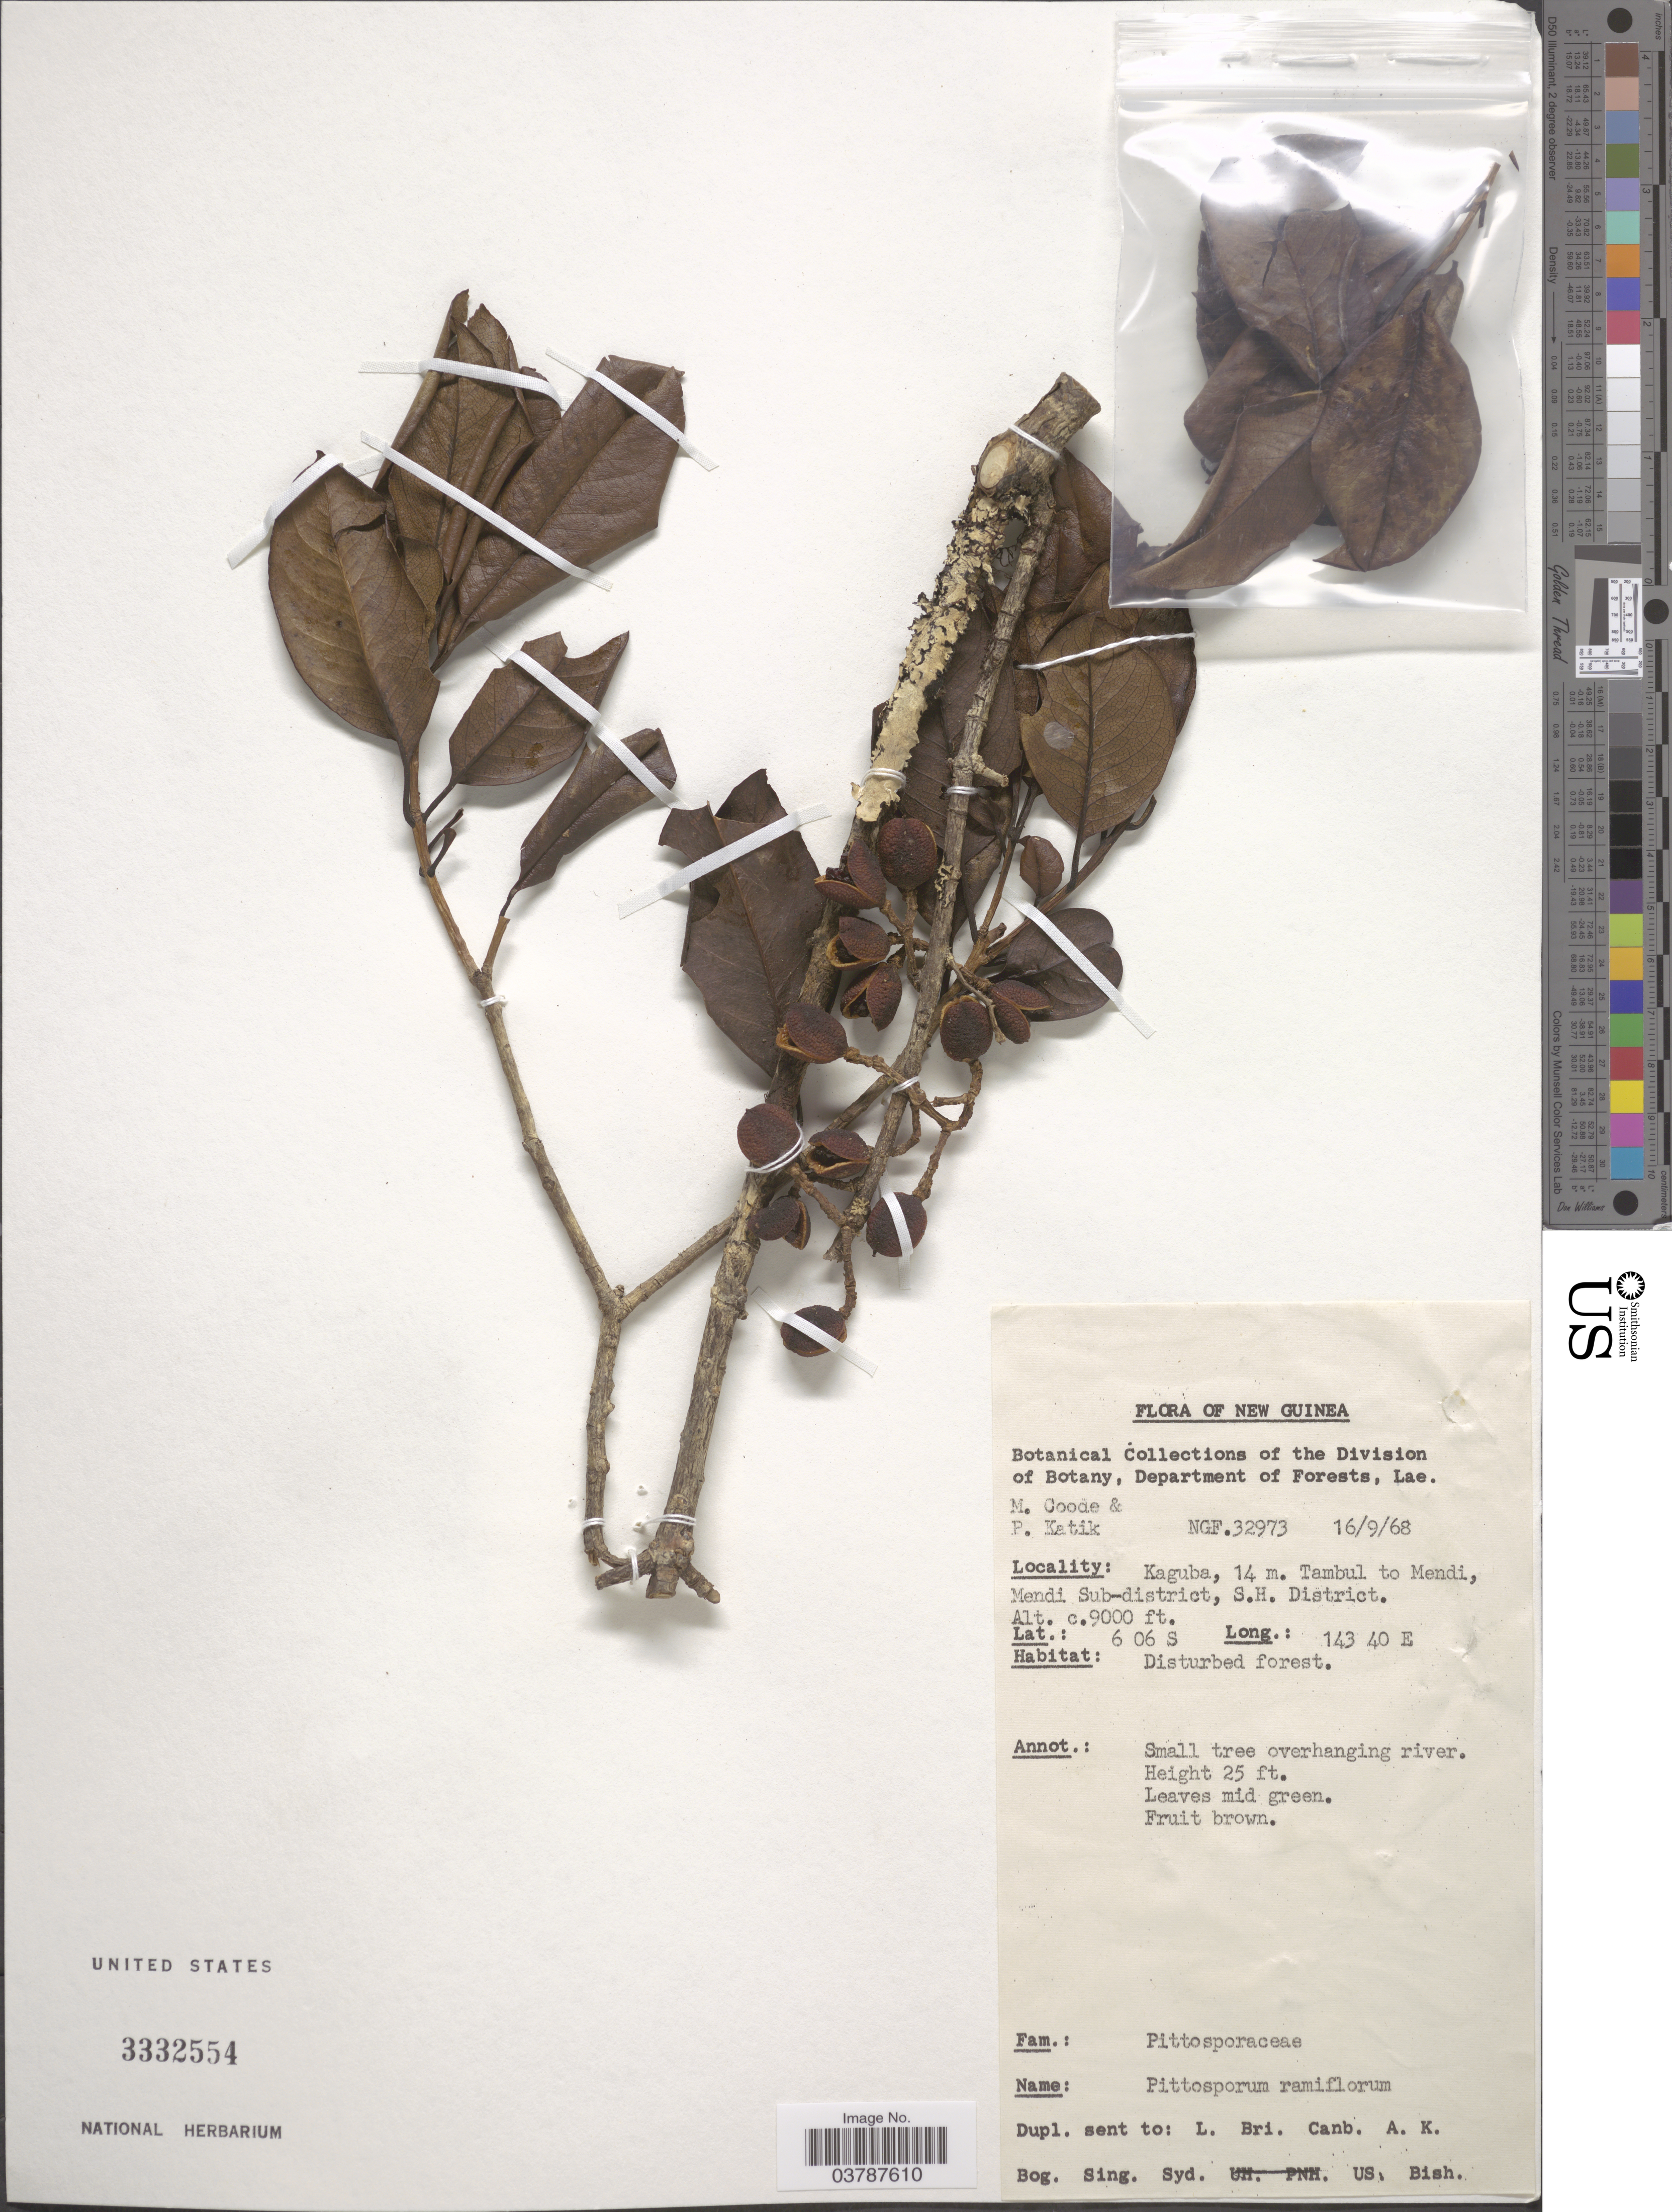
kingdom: Plantae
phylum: Tracheophyta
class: Magnoliopsida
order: Apiales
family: Pittosporaceae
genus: Pittosporum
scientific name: Pittosporum ramiflorum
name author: (Zoll. & Mor.) Zoll.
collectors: M. Goode & P. Katik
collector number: NGF32973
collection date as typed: Transcribed d/m/y: 16/9/68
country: Papua New Guinea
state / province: Southern Highlands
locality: New Guinea. Kaguba, 14 m. Tambul to Mendi, Mendi Sub-district, S.H. District.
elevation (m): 2743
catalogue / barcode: US 3332554